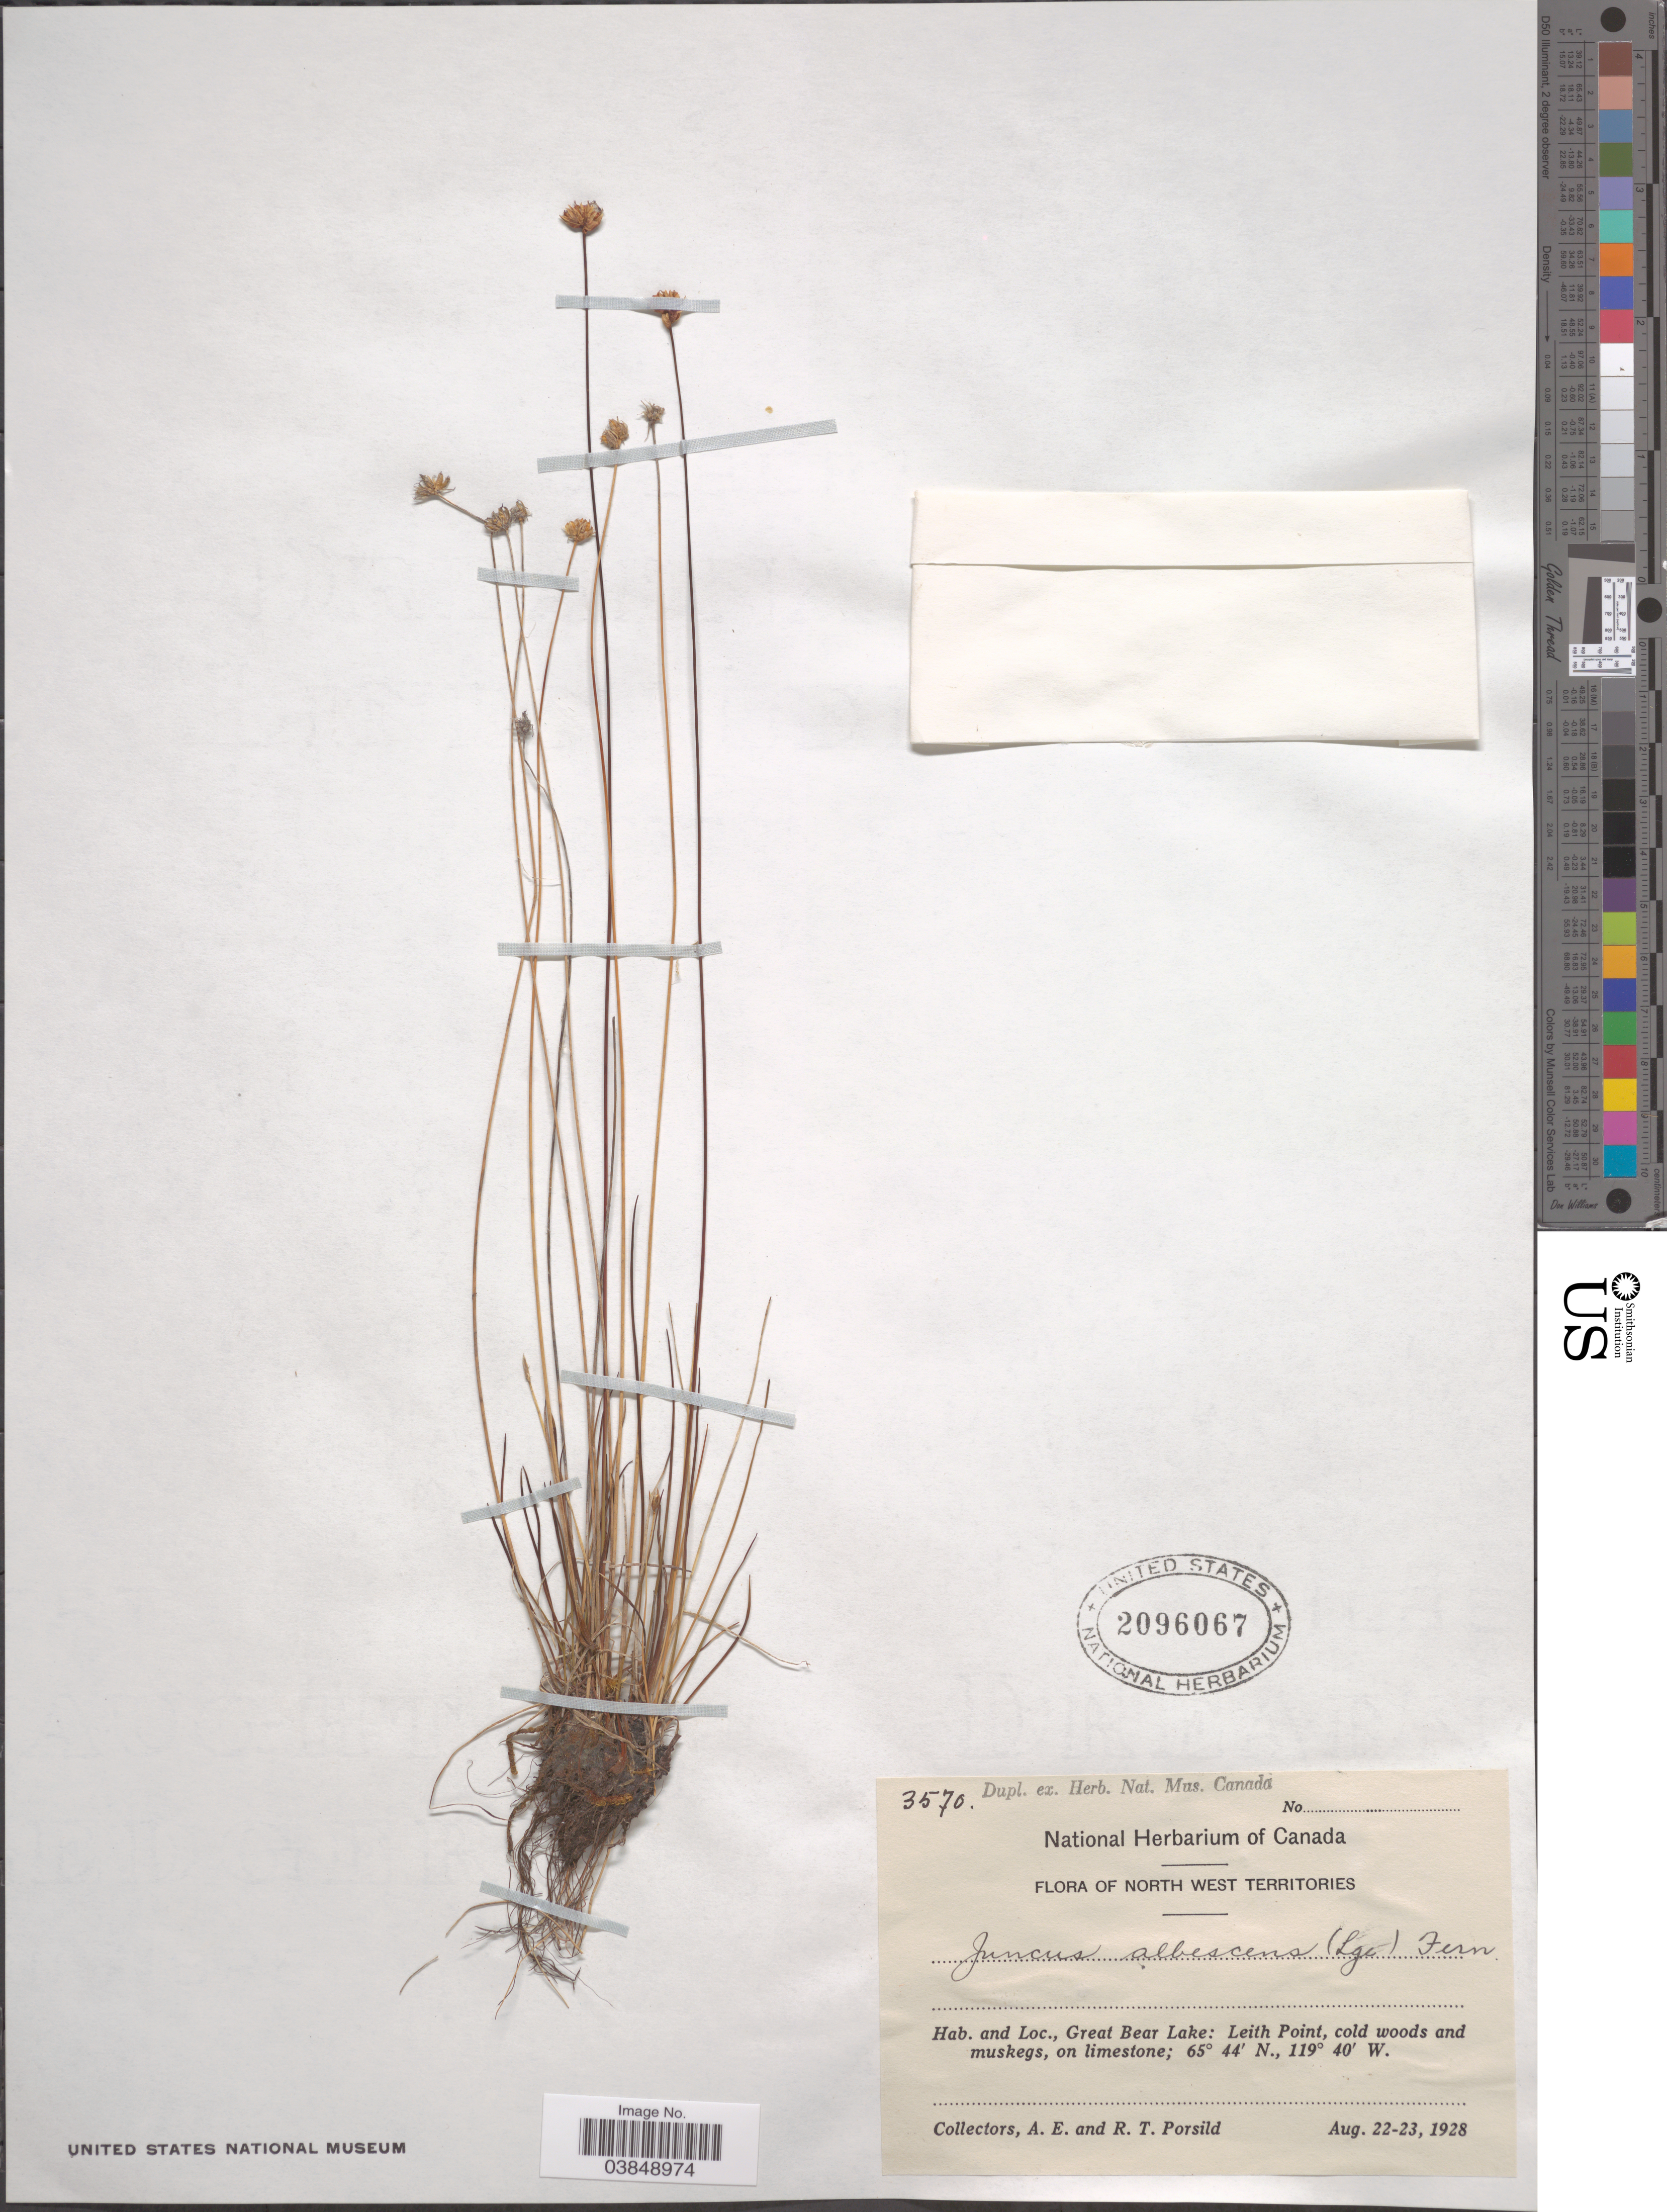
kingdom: Plantae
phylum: Tracheophyta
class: Liliopsida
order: Poales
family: Juncaceae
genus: Juncus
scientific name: Juncus albescens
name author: Fernald & Lange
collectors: A. E. Porsild & R. T. Porsild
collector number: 3570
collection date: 1928-08-22/1928-08-23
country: Canada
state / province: Northwest Territories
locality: Great Bear Lake: Leith Point.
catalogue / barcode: US 2096067